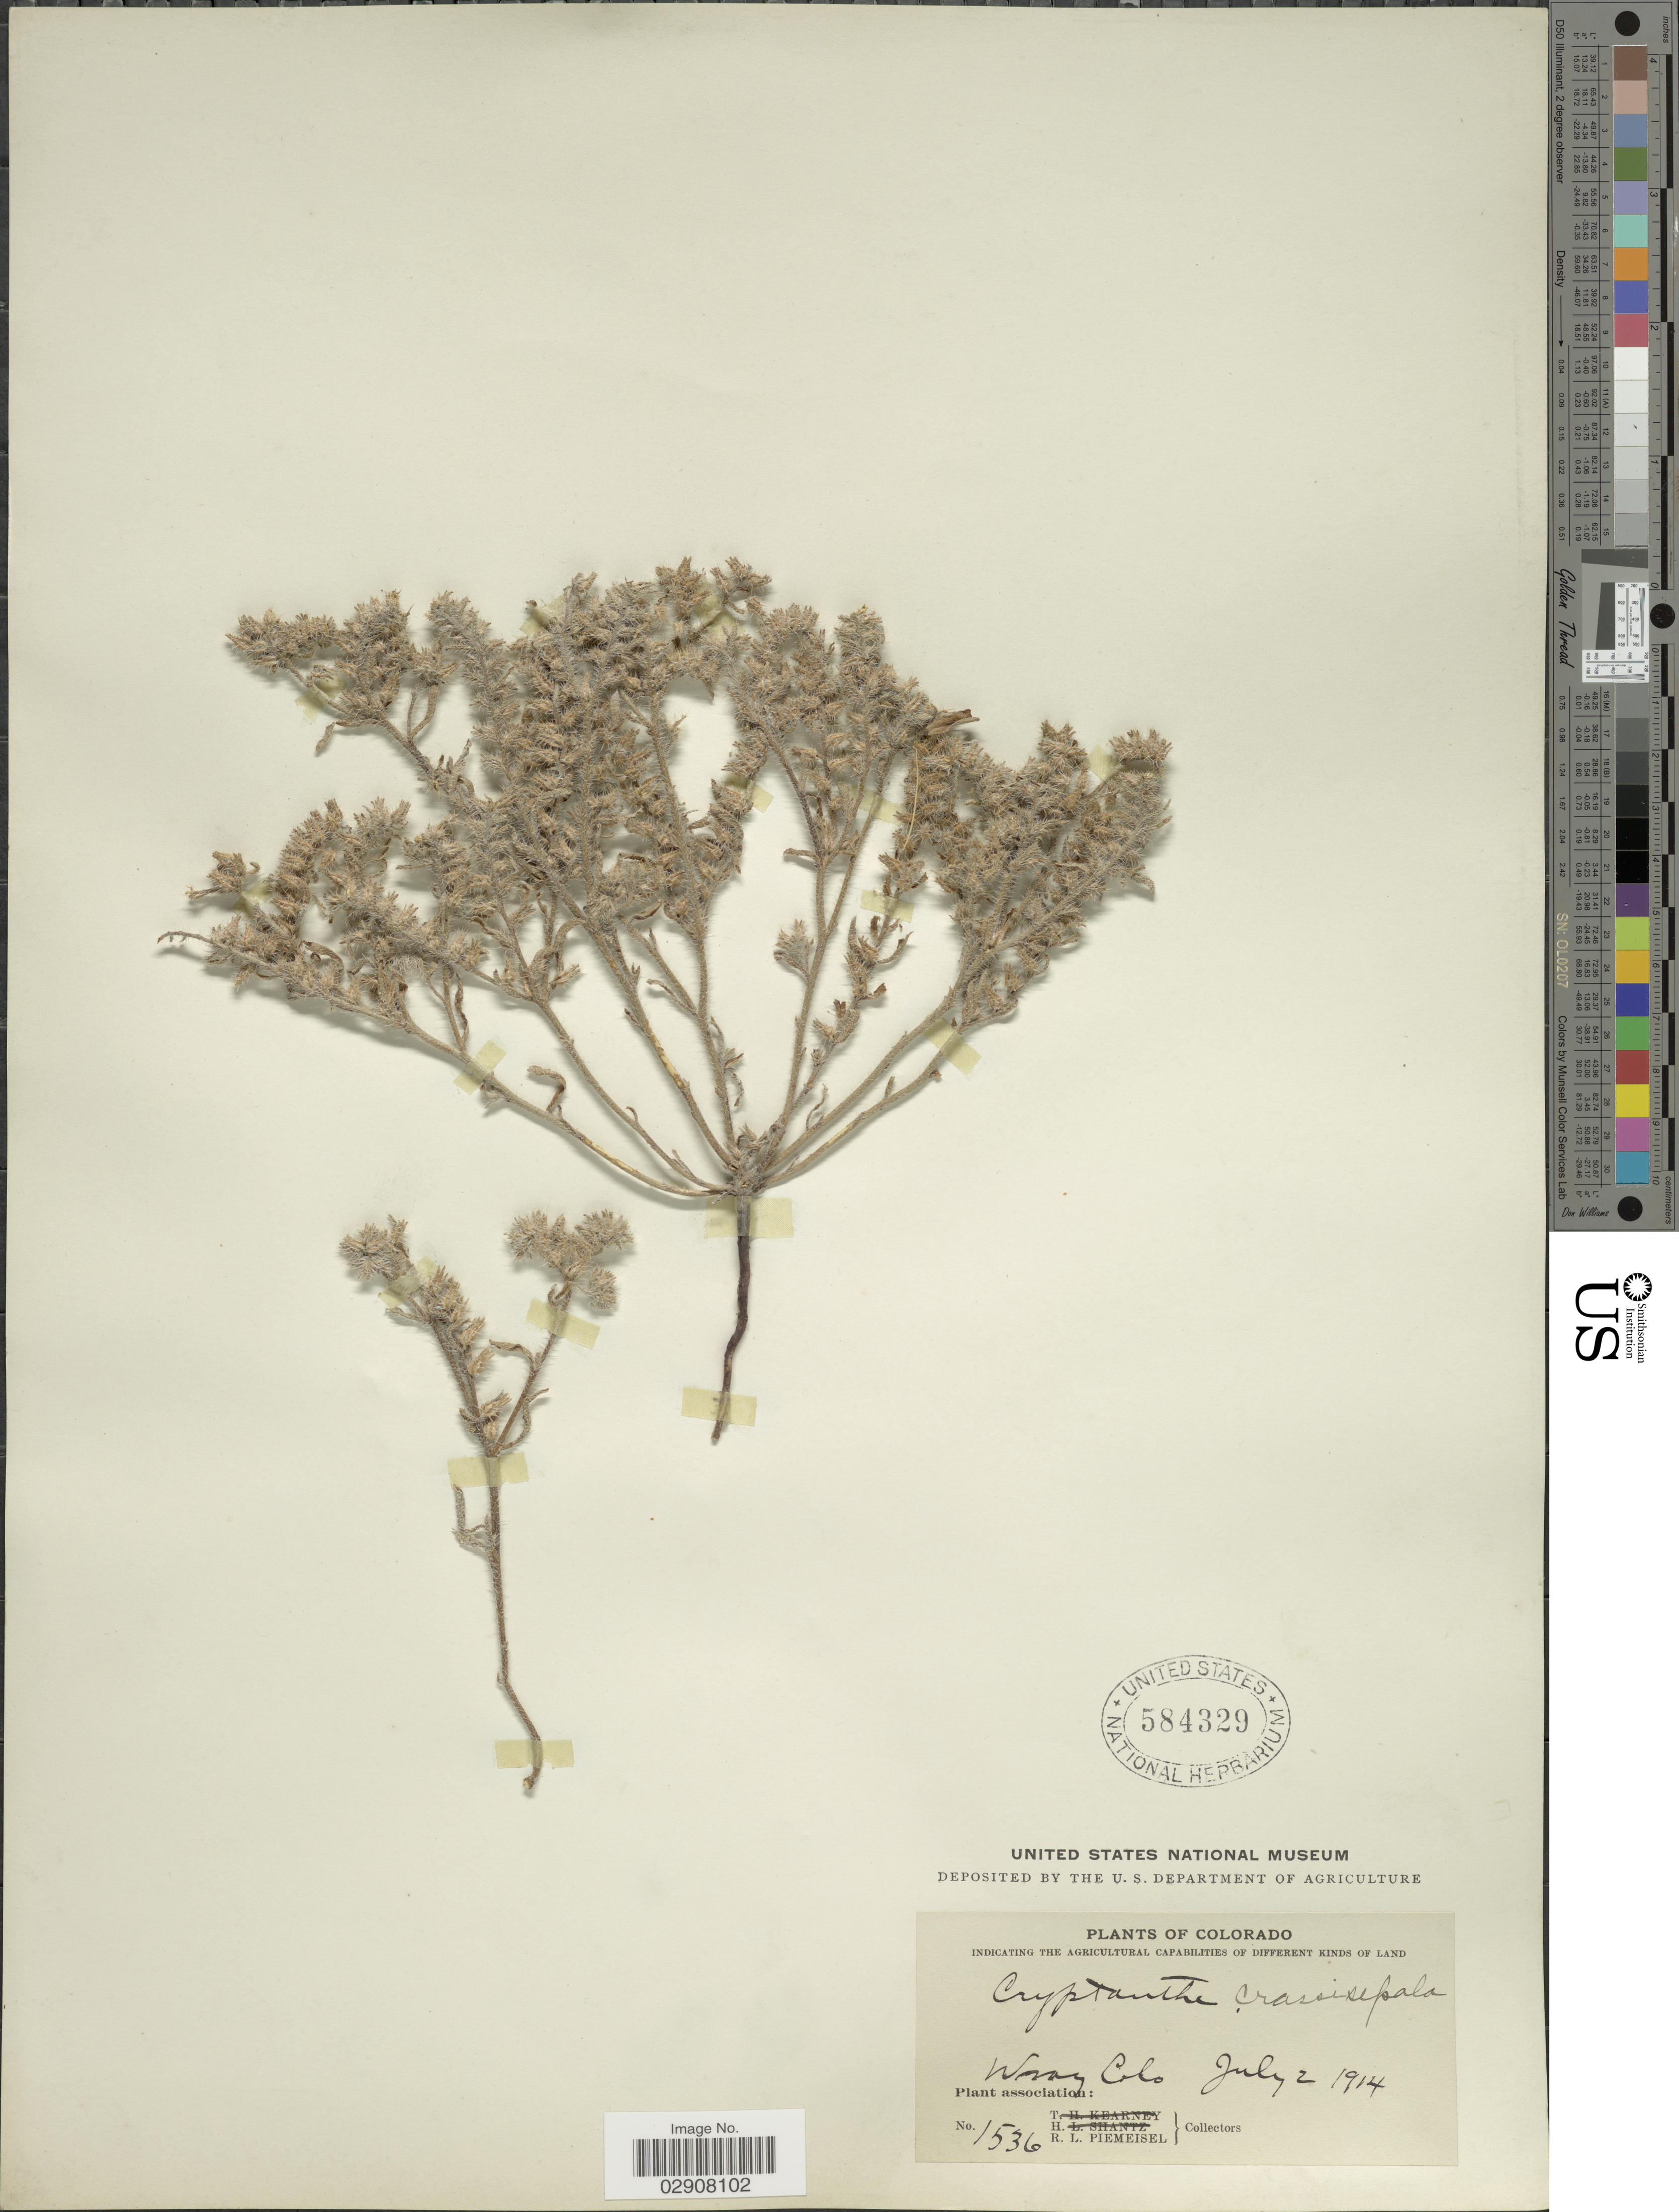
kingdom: Plantae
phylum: Tracheophyta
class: Magnoliopsida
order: Boraginales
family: Boraginaceae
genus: Cryptantha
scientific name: Cryptantha minima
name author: Rydb.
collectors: R. L. Piemeisel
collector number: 1536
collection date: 1914-07-02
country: United States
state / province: Colorado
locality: Wray Colo.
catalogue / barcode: US 584329